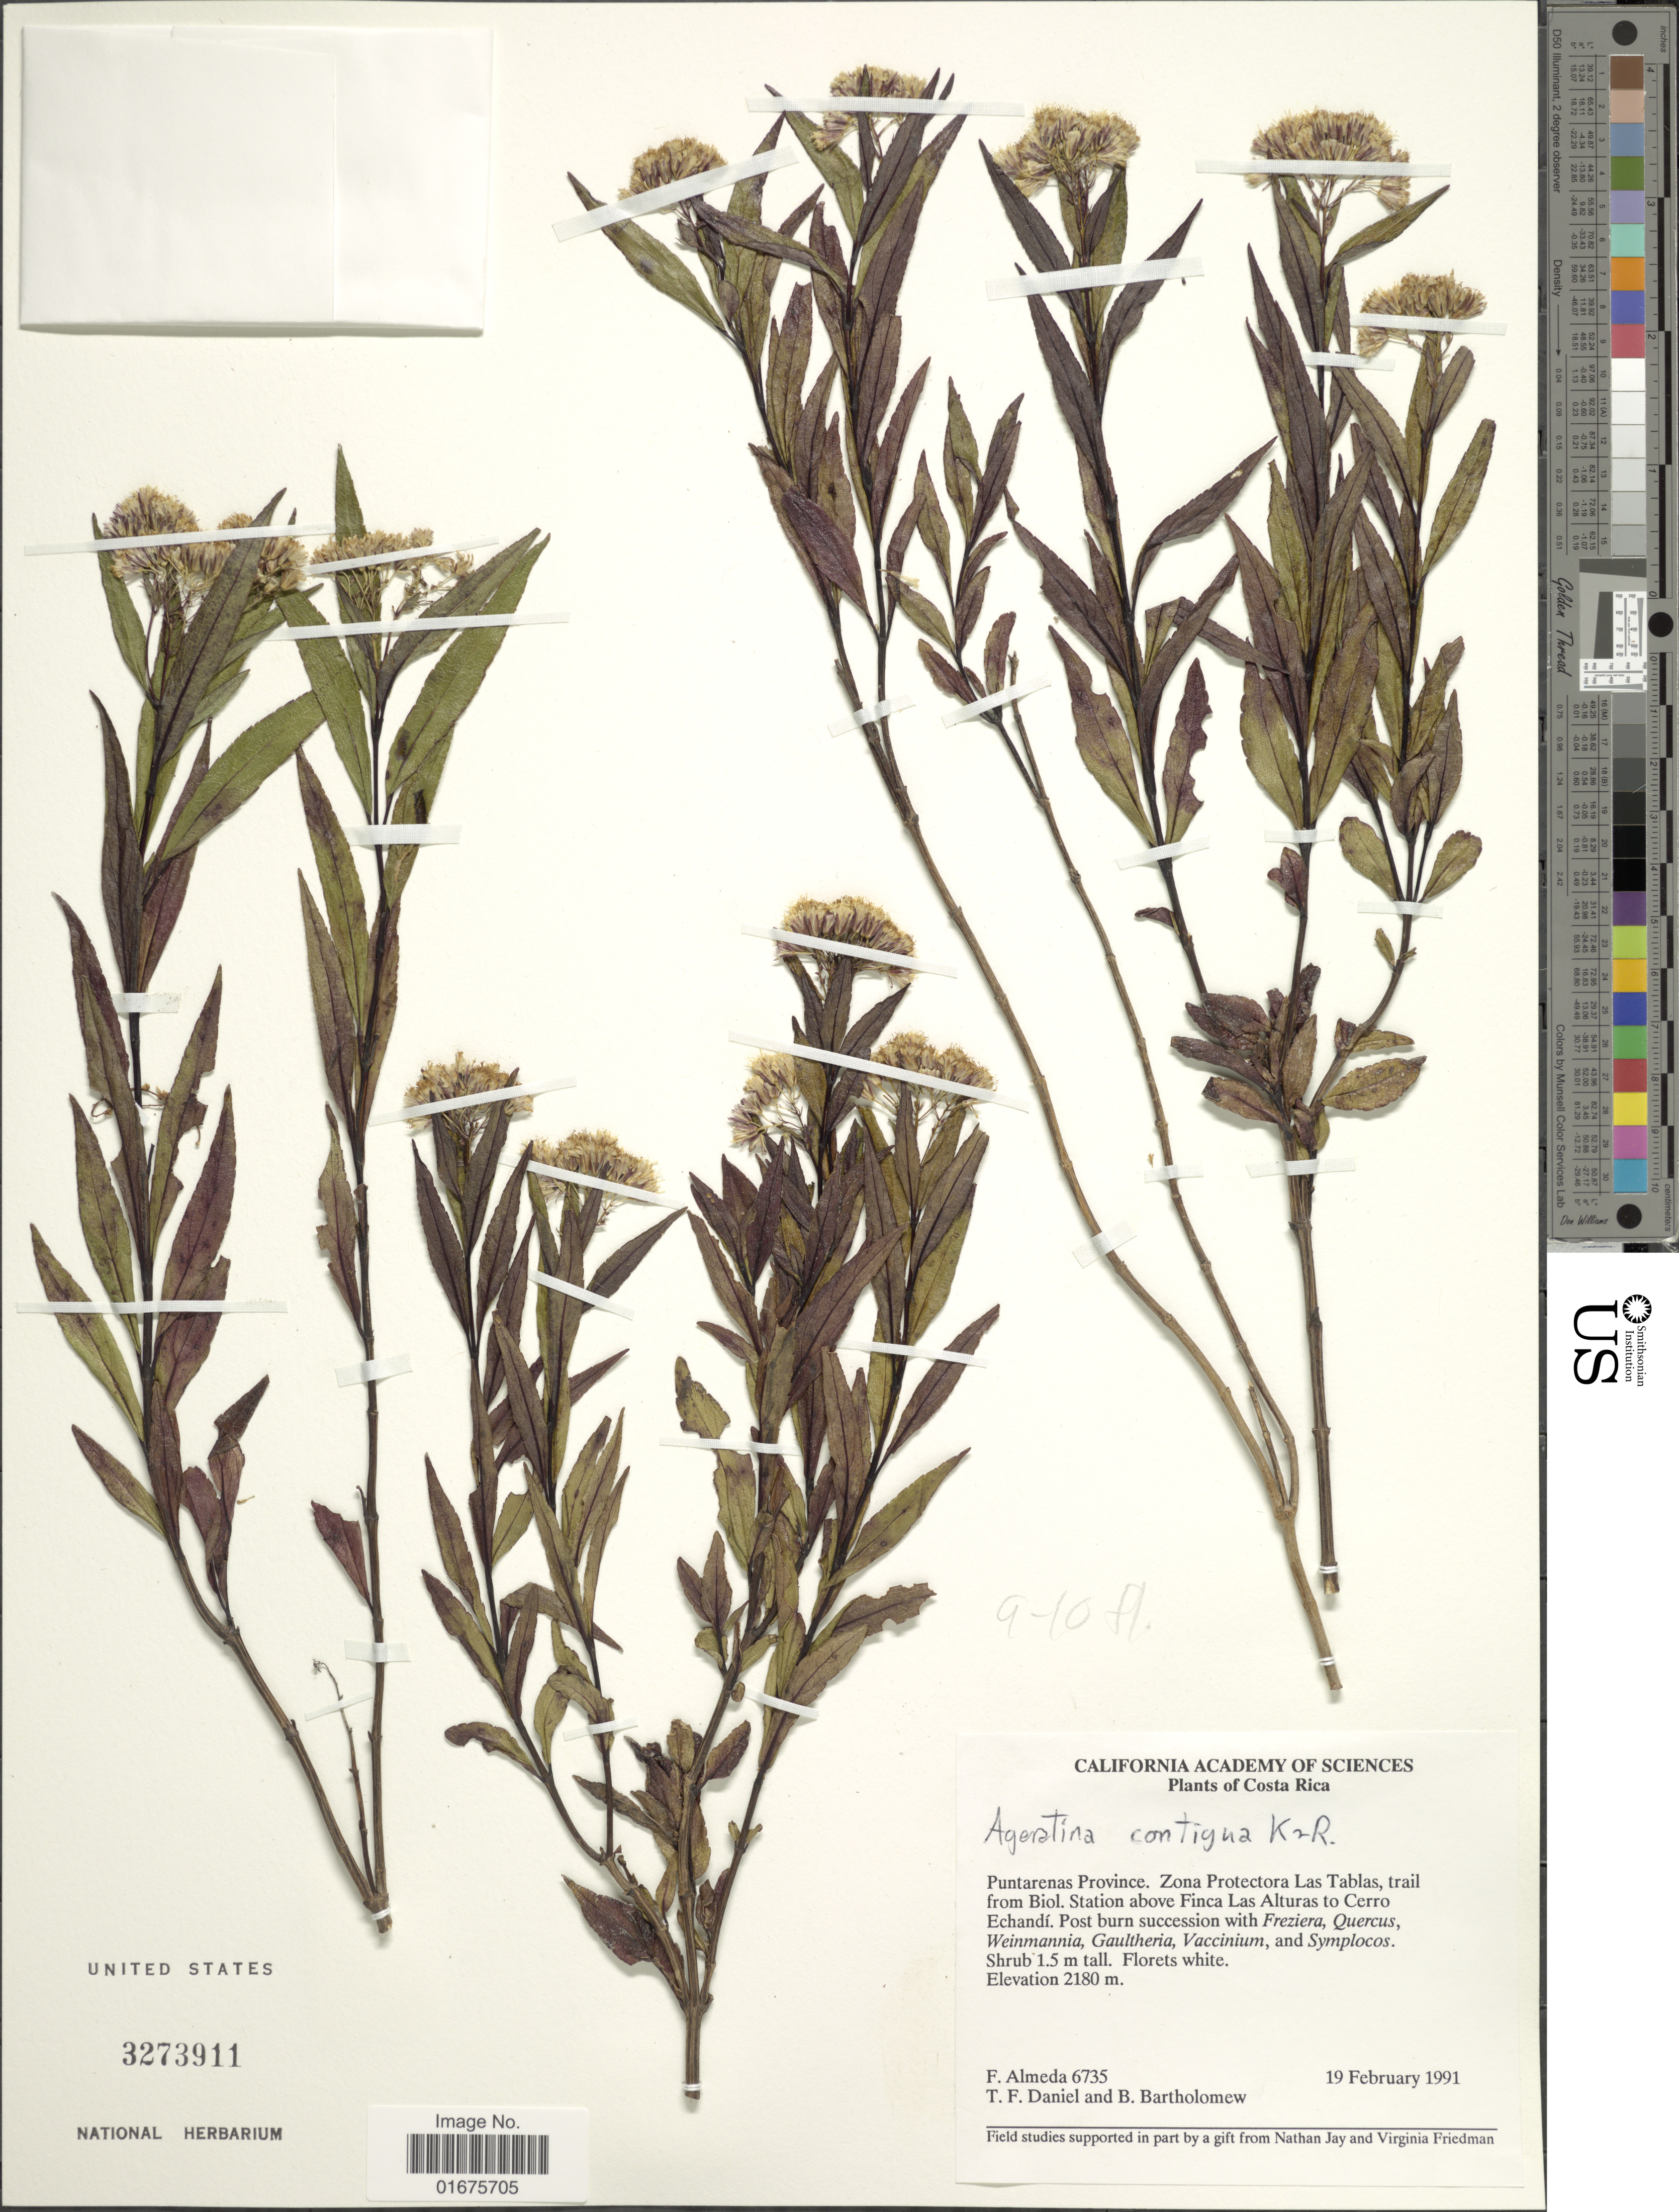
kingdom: Plantae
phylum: Tracheophyta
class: Magnoliopsida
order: Asterales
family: Asteraceae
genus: Ageratina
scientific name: Ageratina contigua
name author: R.M. King & H. Rob.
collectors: F. Almeda, T. F. Daniel & B. Bartholomew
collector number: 6735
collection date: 1991-02-19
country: Costa Rica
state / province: Puntarenas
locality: Zona Protectora Las Tablas, trail from Biol. Station above Finca Las Alturas to Cerro Echandi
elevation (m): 2180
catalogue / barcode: US 3273911